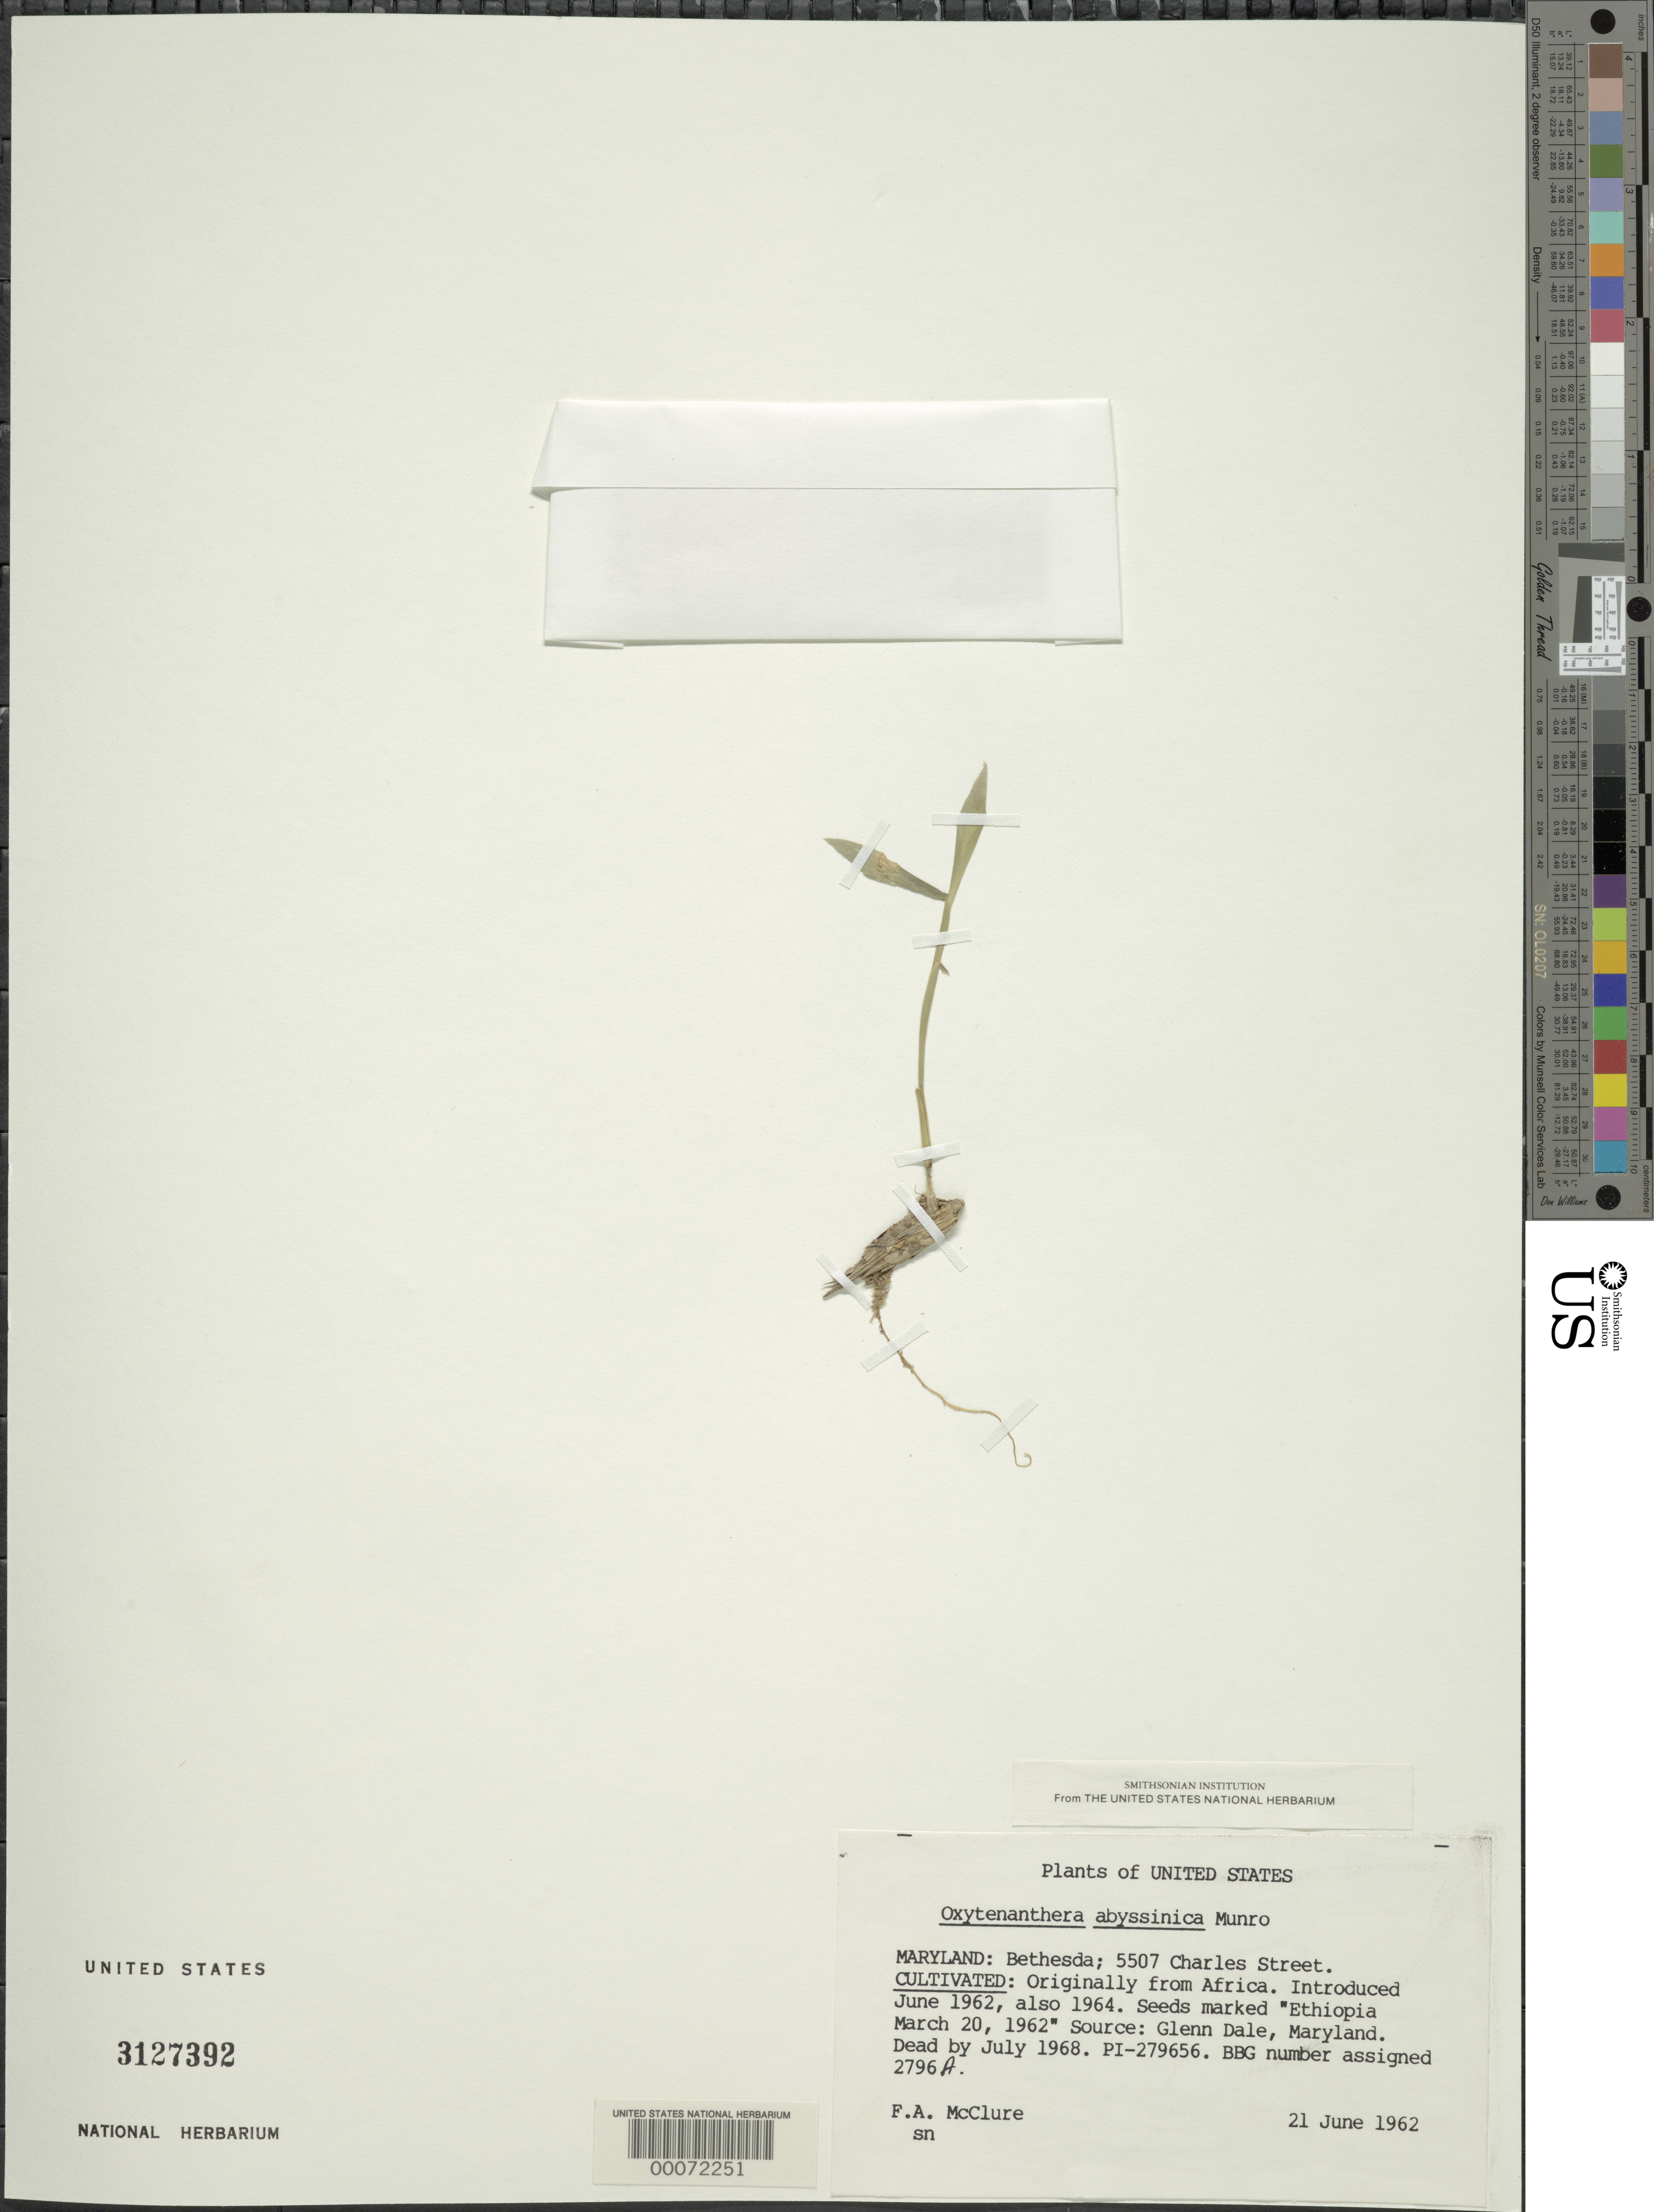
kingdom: Plantae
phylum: Tracheophyta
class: Liliopsida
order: Poales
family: Poaceae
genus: Oxytenanthera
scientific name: Oxytenanthera abyssinica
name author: (A. Rich.) Munro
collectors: F. A. McClure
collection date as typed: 21 Jun 1962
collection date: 1962-06-21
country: United States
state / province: Maryland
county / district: Montgomery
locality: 5507 Charles Street, Bethesda (McClure's garden)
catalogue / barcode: US 3127392